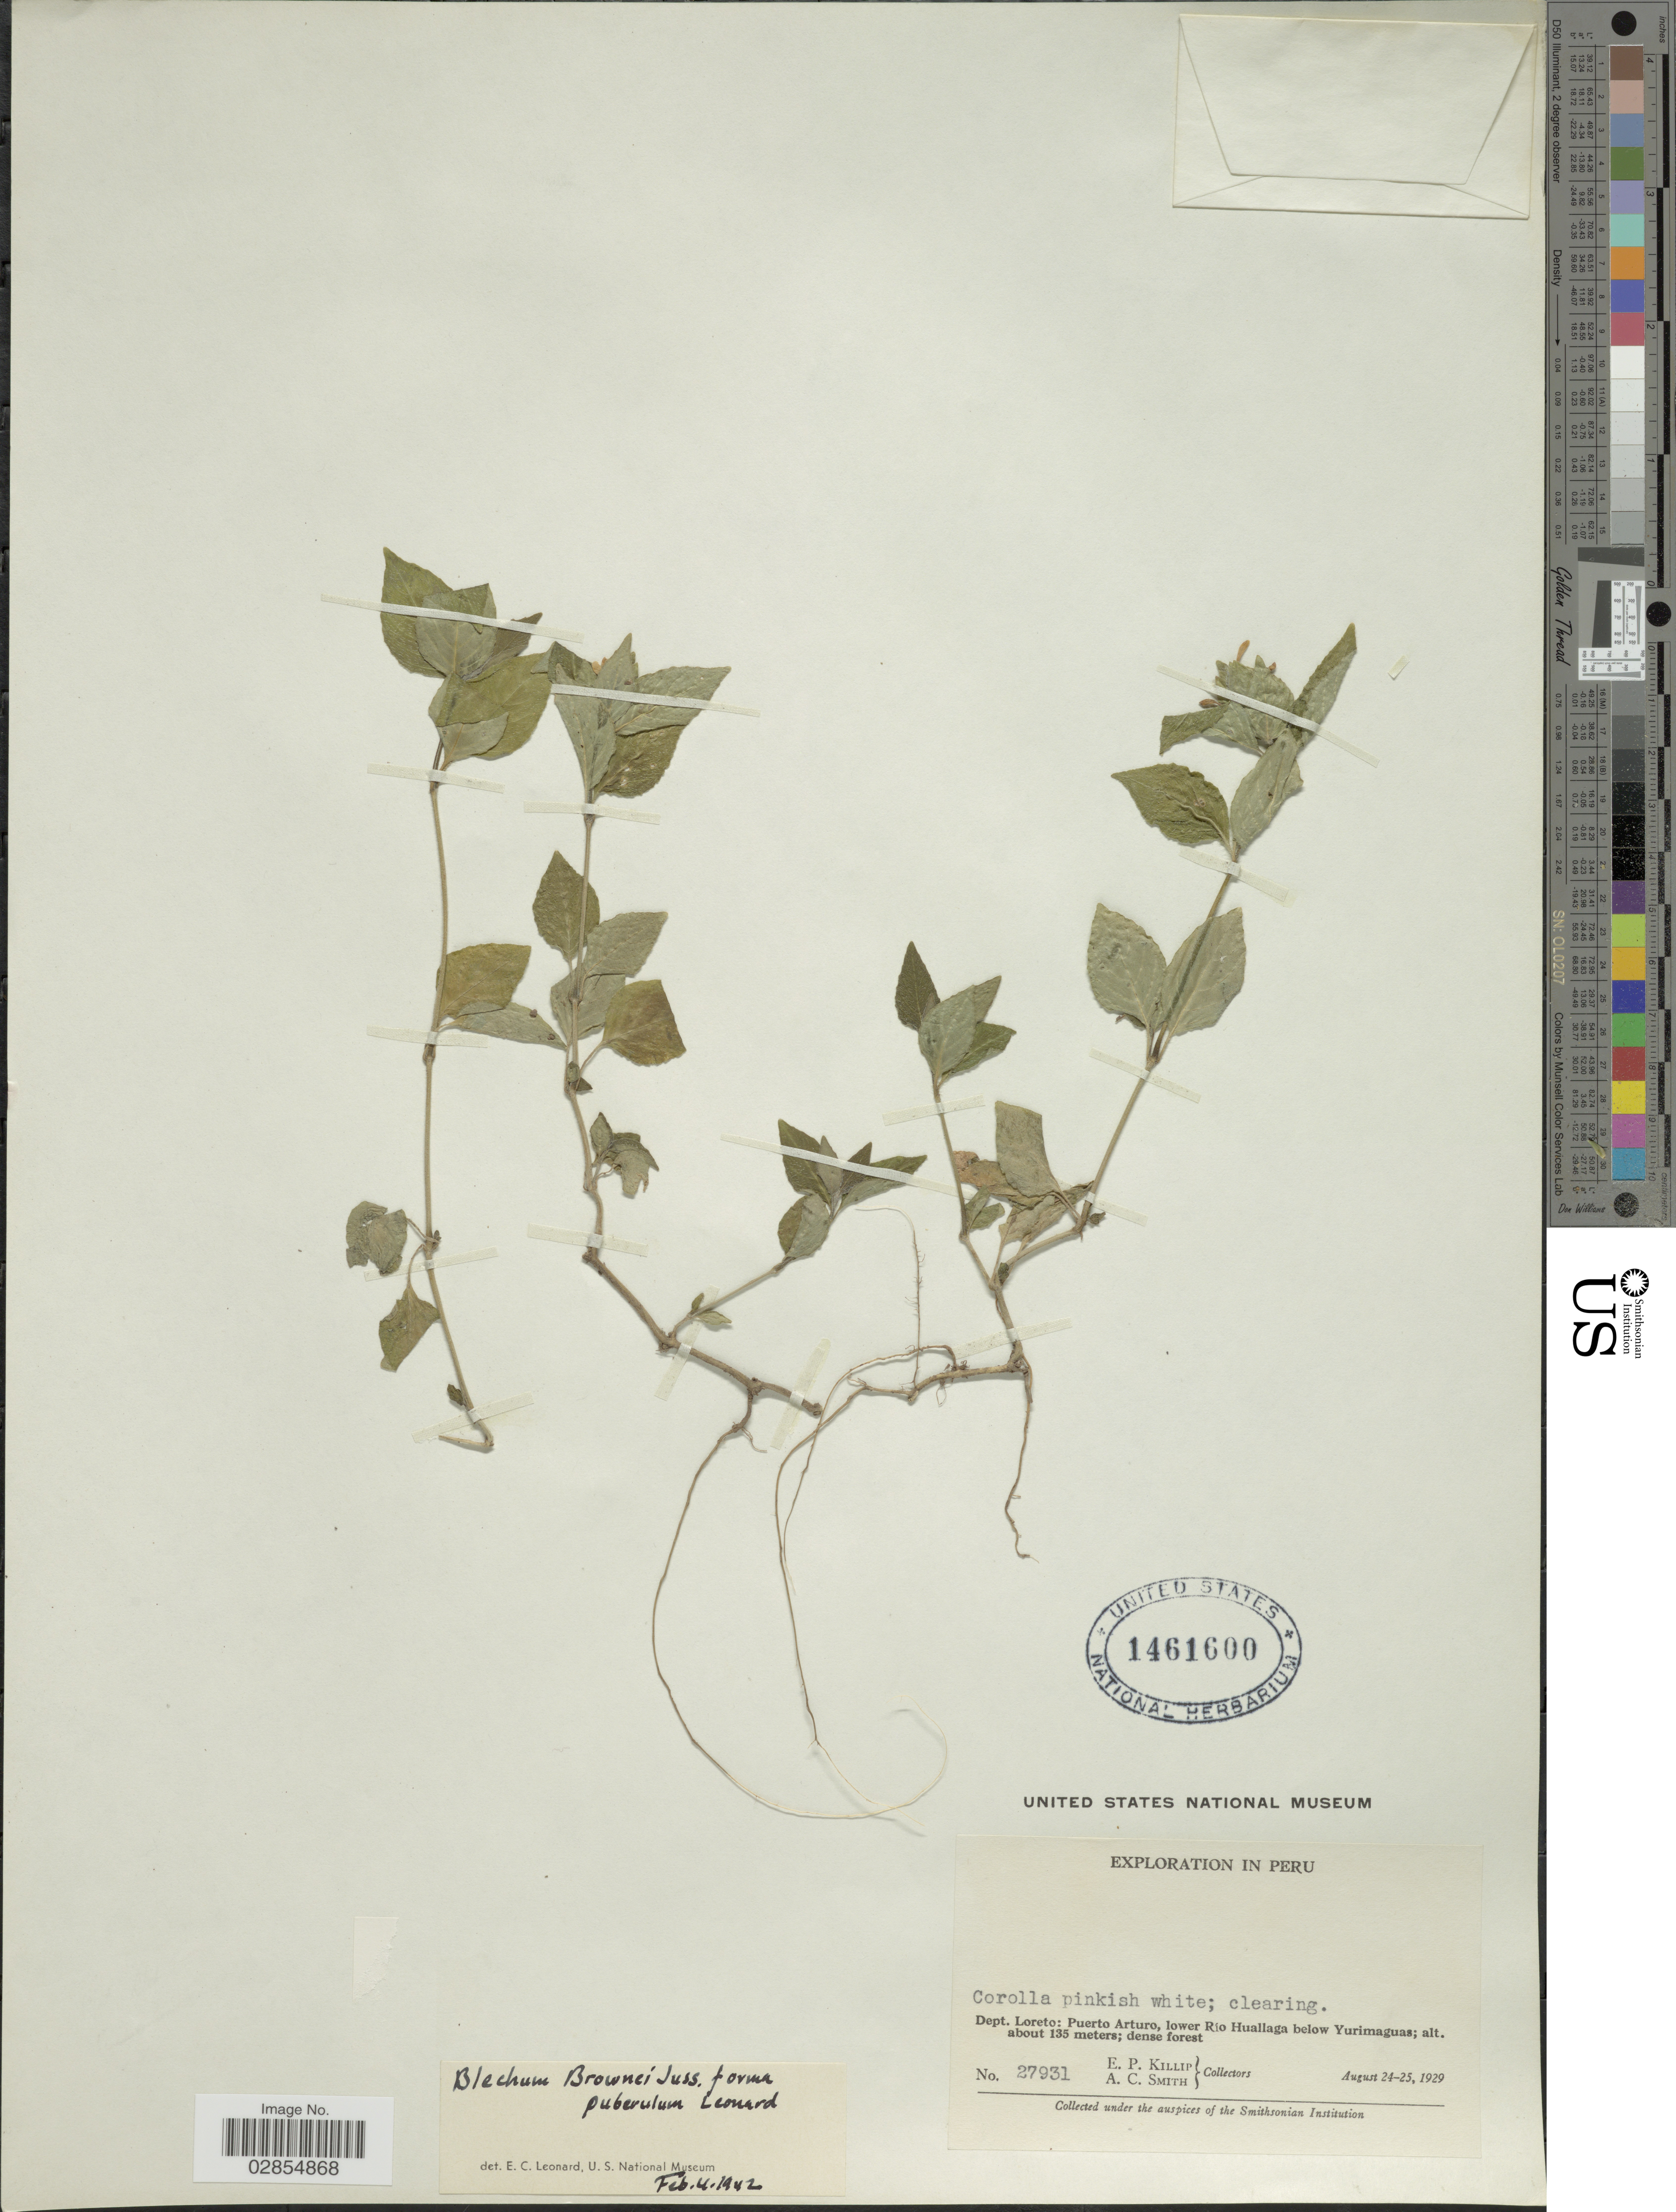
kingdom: Plantae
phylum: Tracheophyta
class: Magnoliopsida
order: Lamiales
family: Acanthaceae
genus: Blechum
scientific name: Blechum brownei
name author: Juss.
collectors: E. P. Killip & A. C. Smith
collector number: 27931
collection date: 1929-08-24/1929-08-25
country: Peru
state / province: Loreto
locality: Dept. Loreto: Puerto Arturo, lower Rio Huallaga below Yurimaguas.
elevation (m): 135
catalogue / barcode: US 1461600